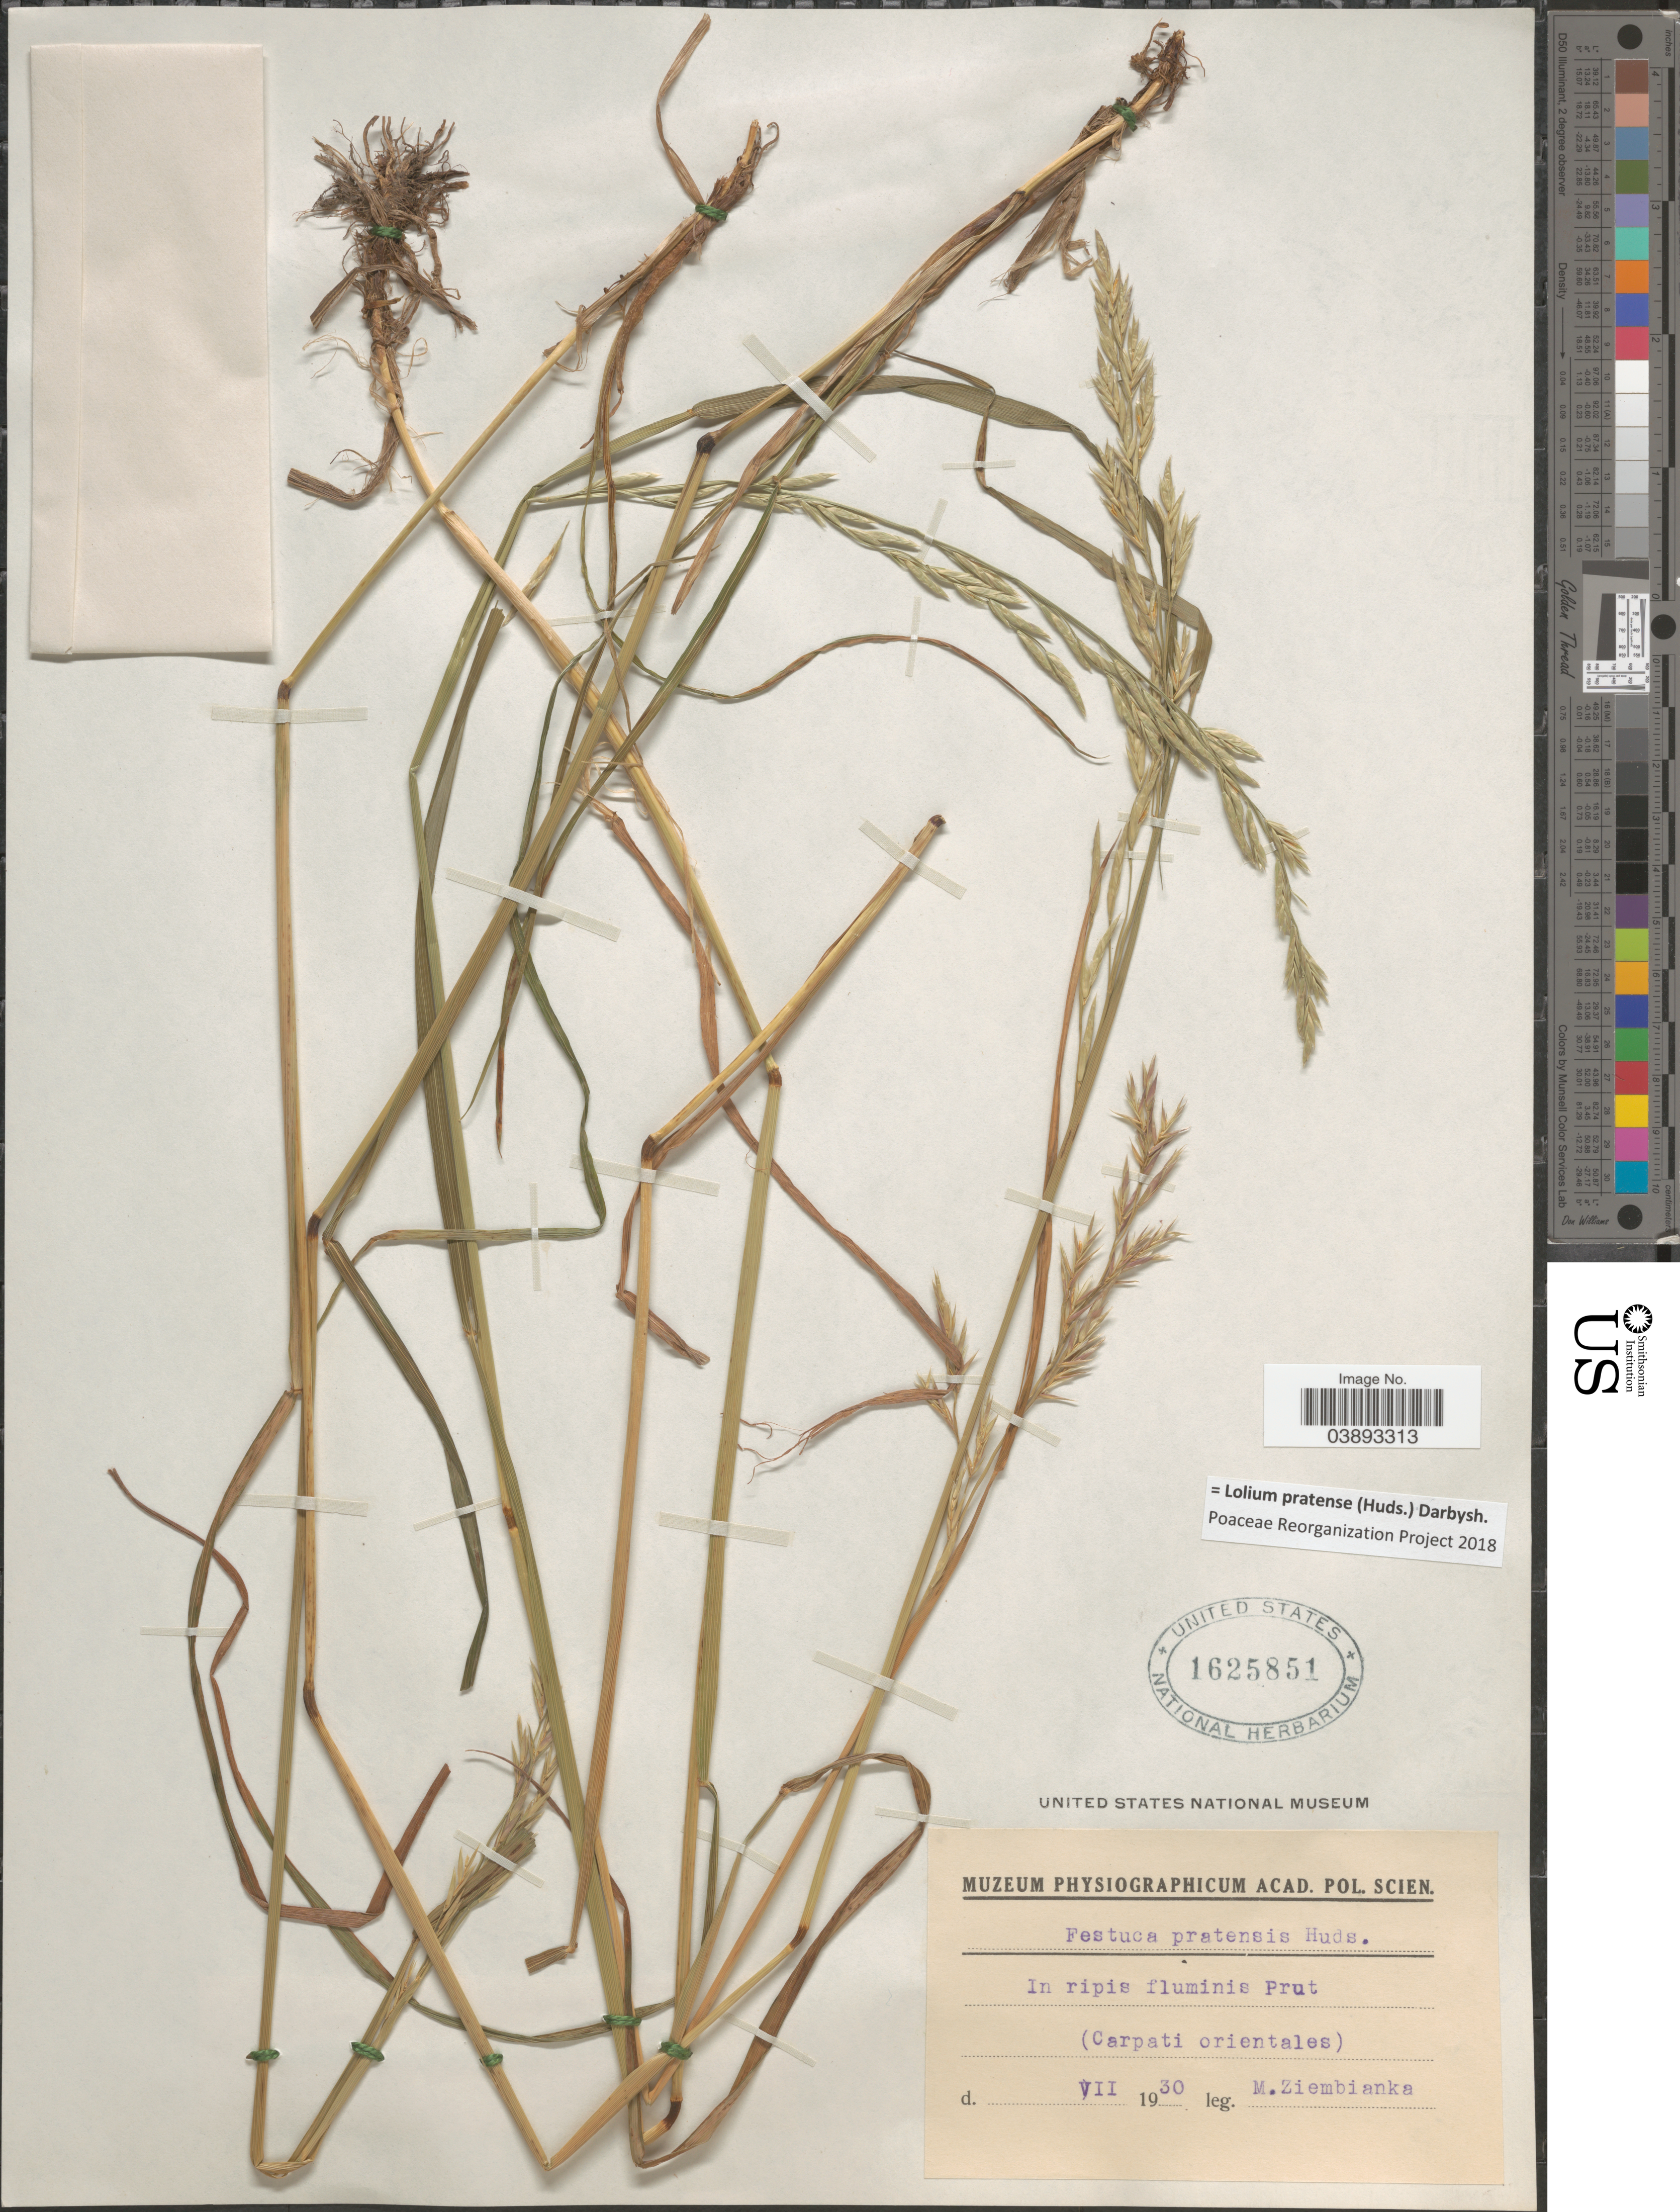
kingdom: Plantae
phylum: Tracheophyta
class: Liliopsida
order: Poales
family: Poaceae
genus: Lolium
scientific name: Lolium pratense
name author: (Huds.) Darbysh.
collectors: M. Ziembianka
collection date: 1930-07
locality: In ripis fluminis Prut. (Carpati orientales).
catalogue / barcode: US 1625851